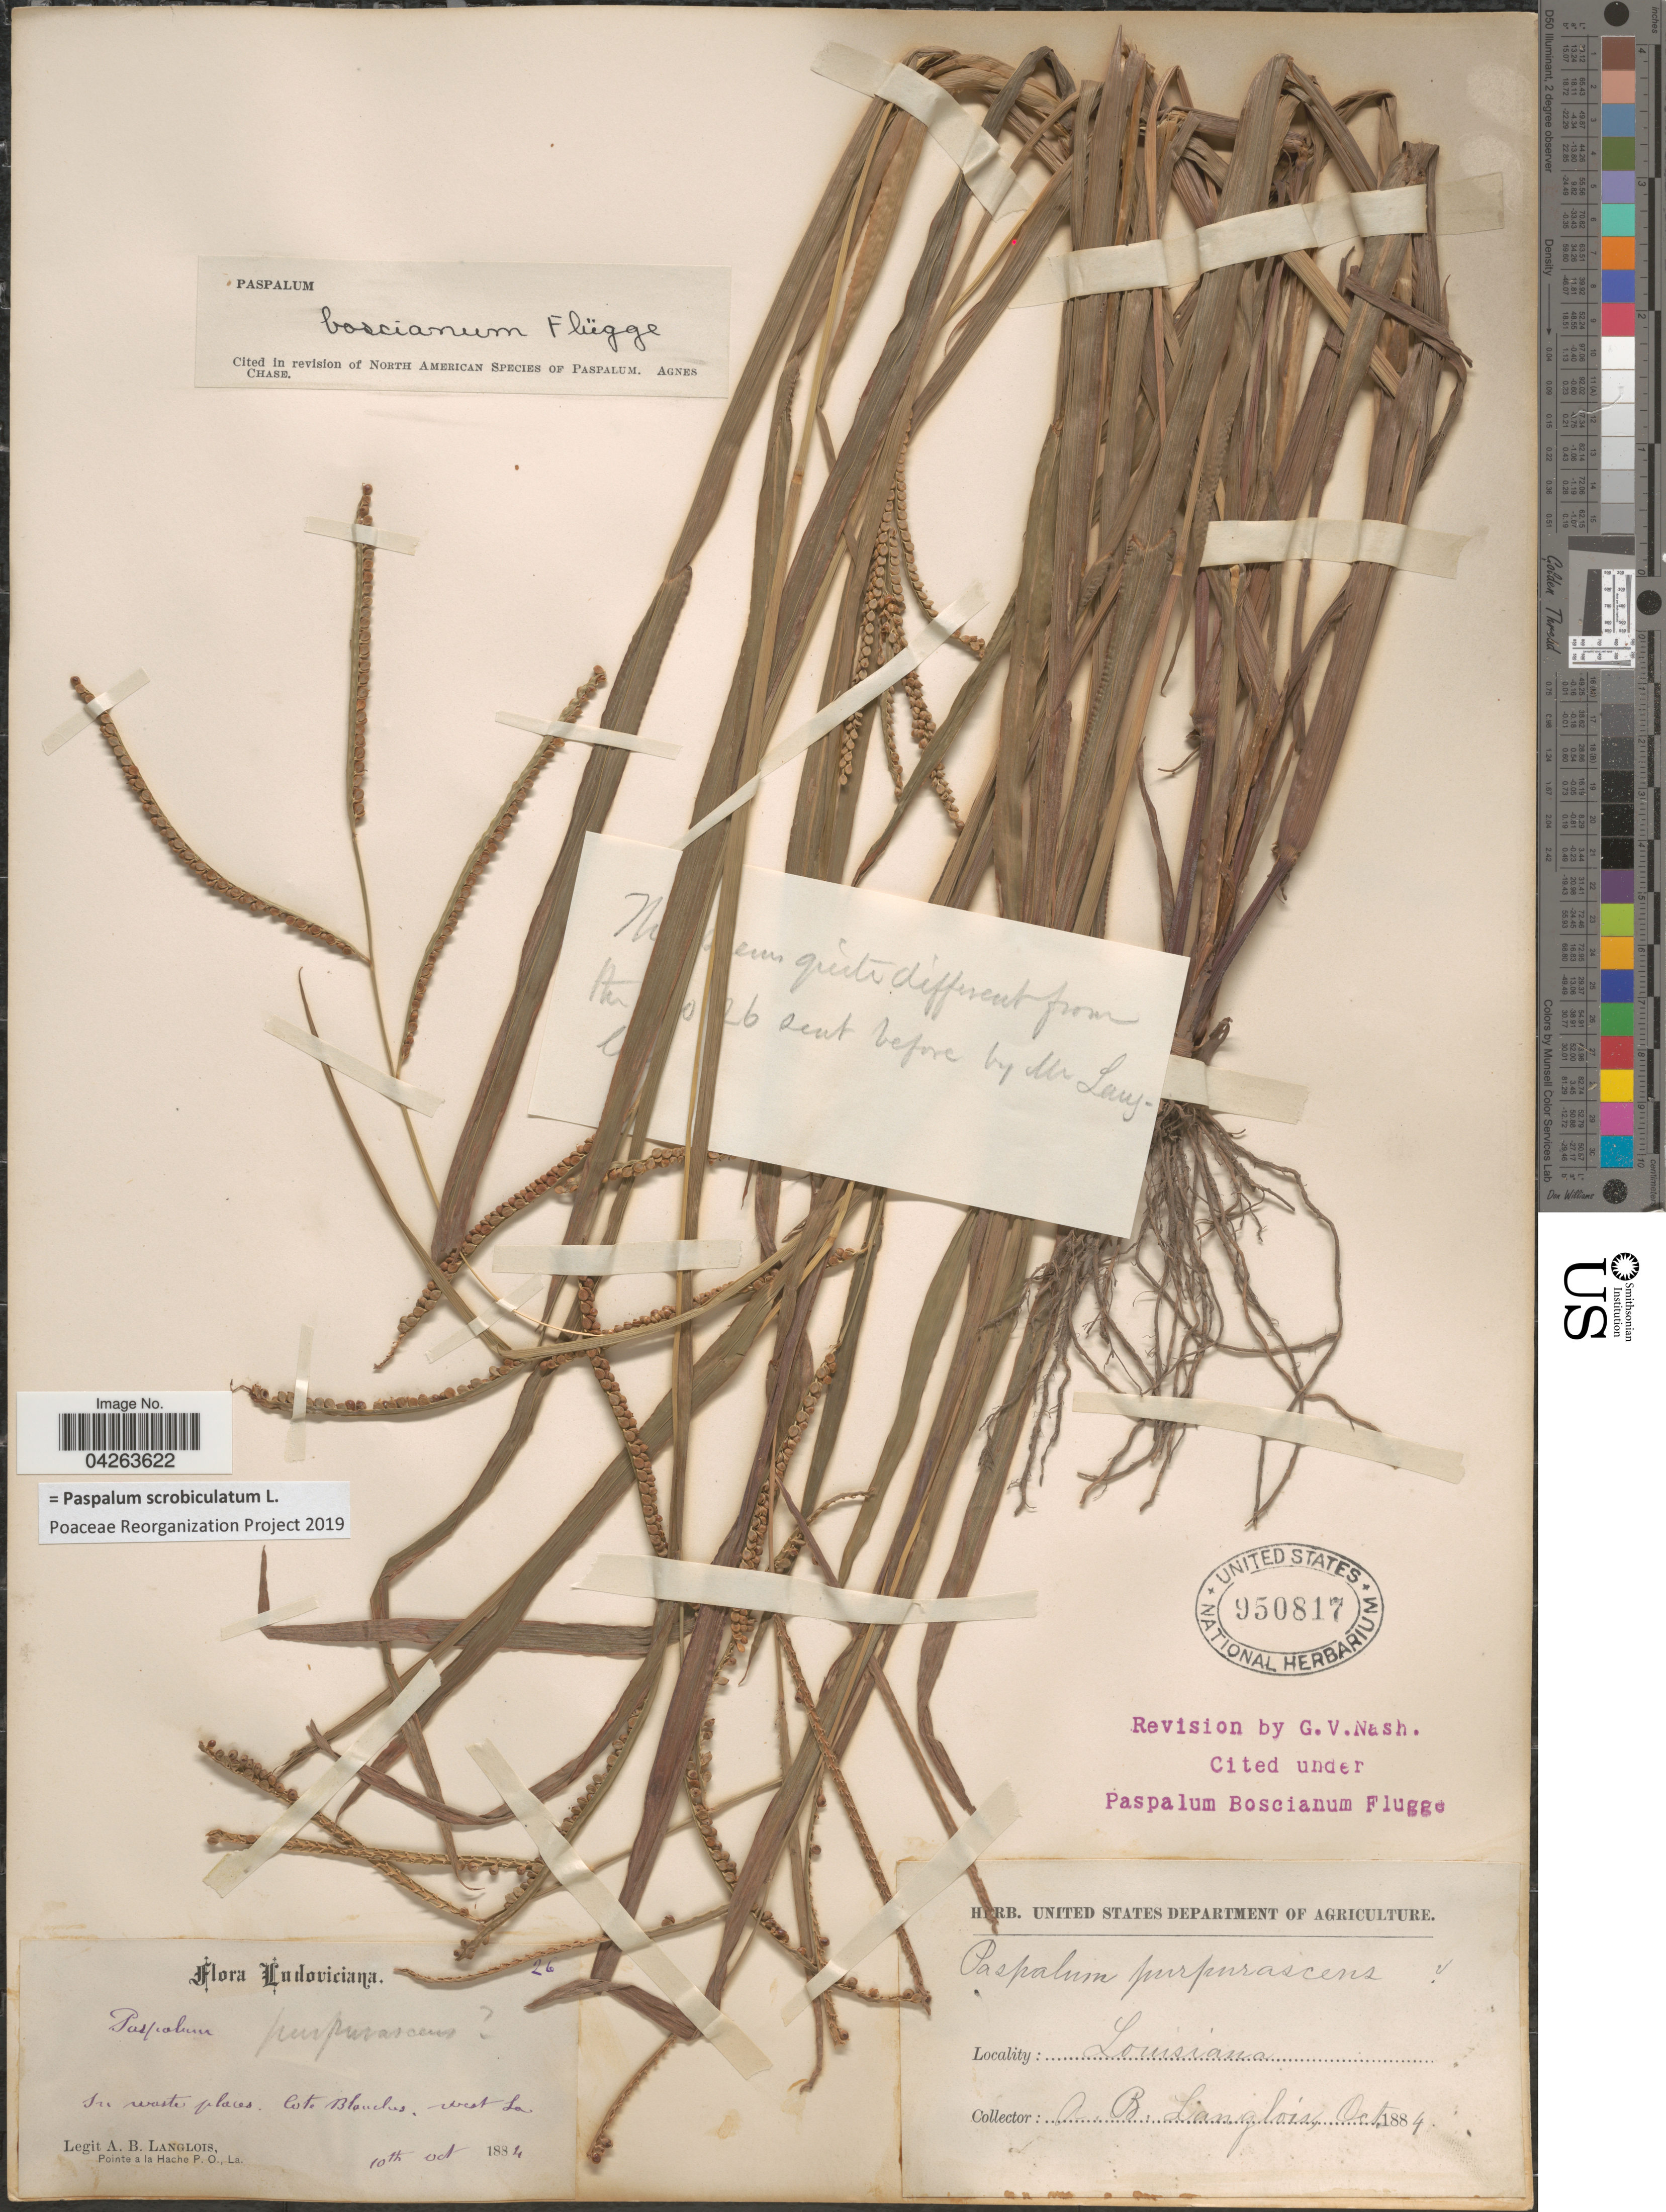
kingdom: Plantae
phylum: Tracheophyta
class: Liliopsida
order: Poales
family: Poaceae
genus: Paspalum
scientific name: Paspalum scrobiculatum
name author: L.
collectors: A. Langlois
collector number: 26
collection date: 1884-10-10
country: United States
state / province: Louisiana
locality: Cote Blanches. West La.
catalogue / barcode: US 950817